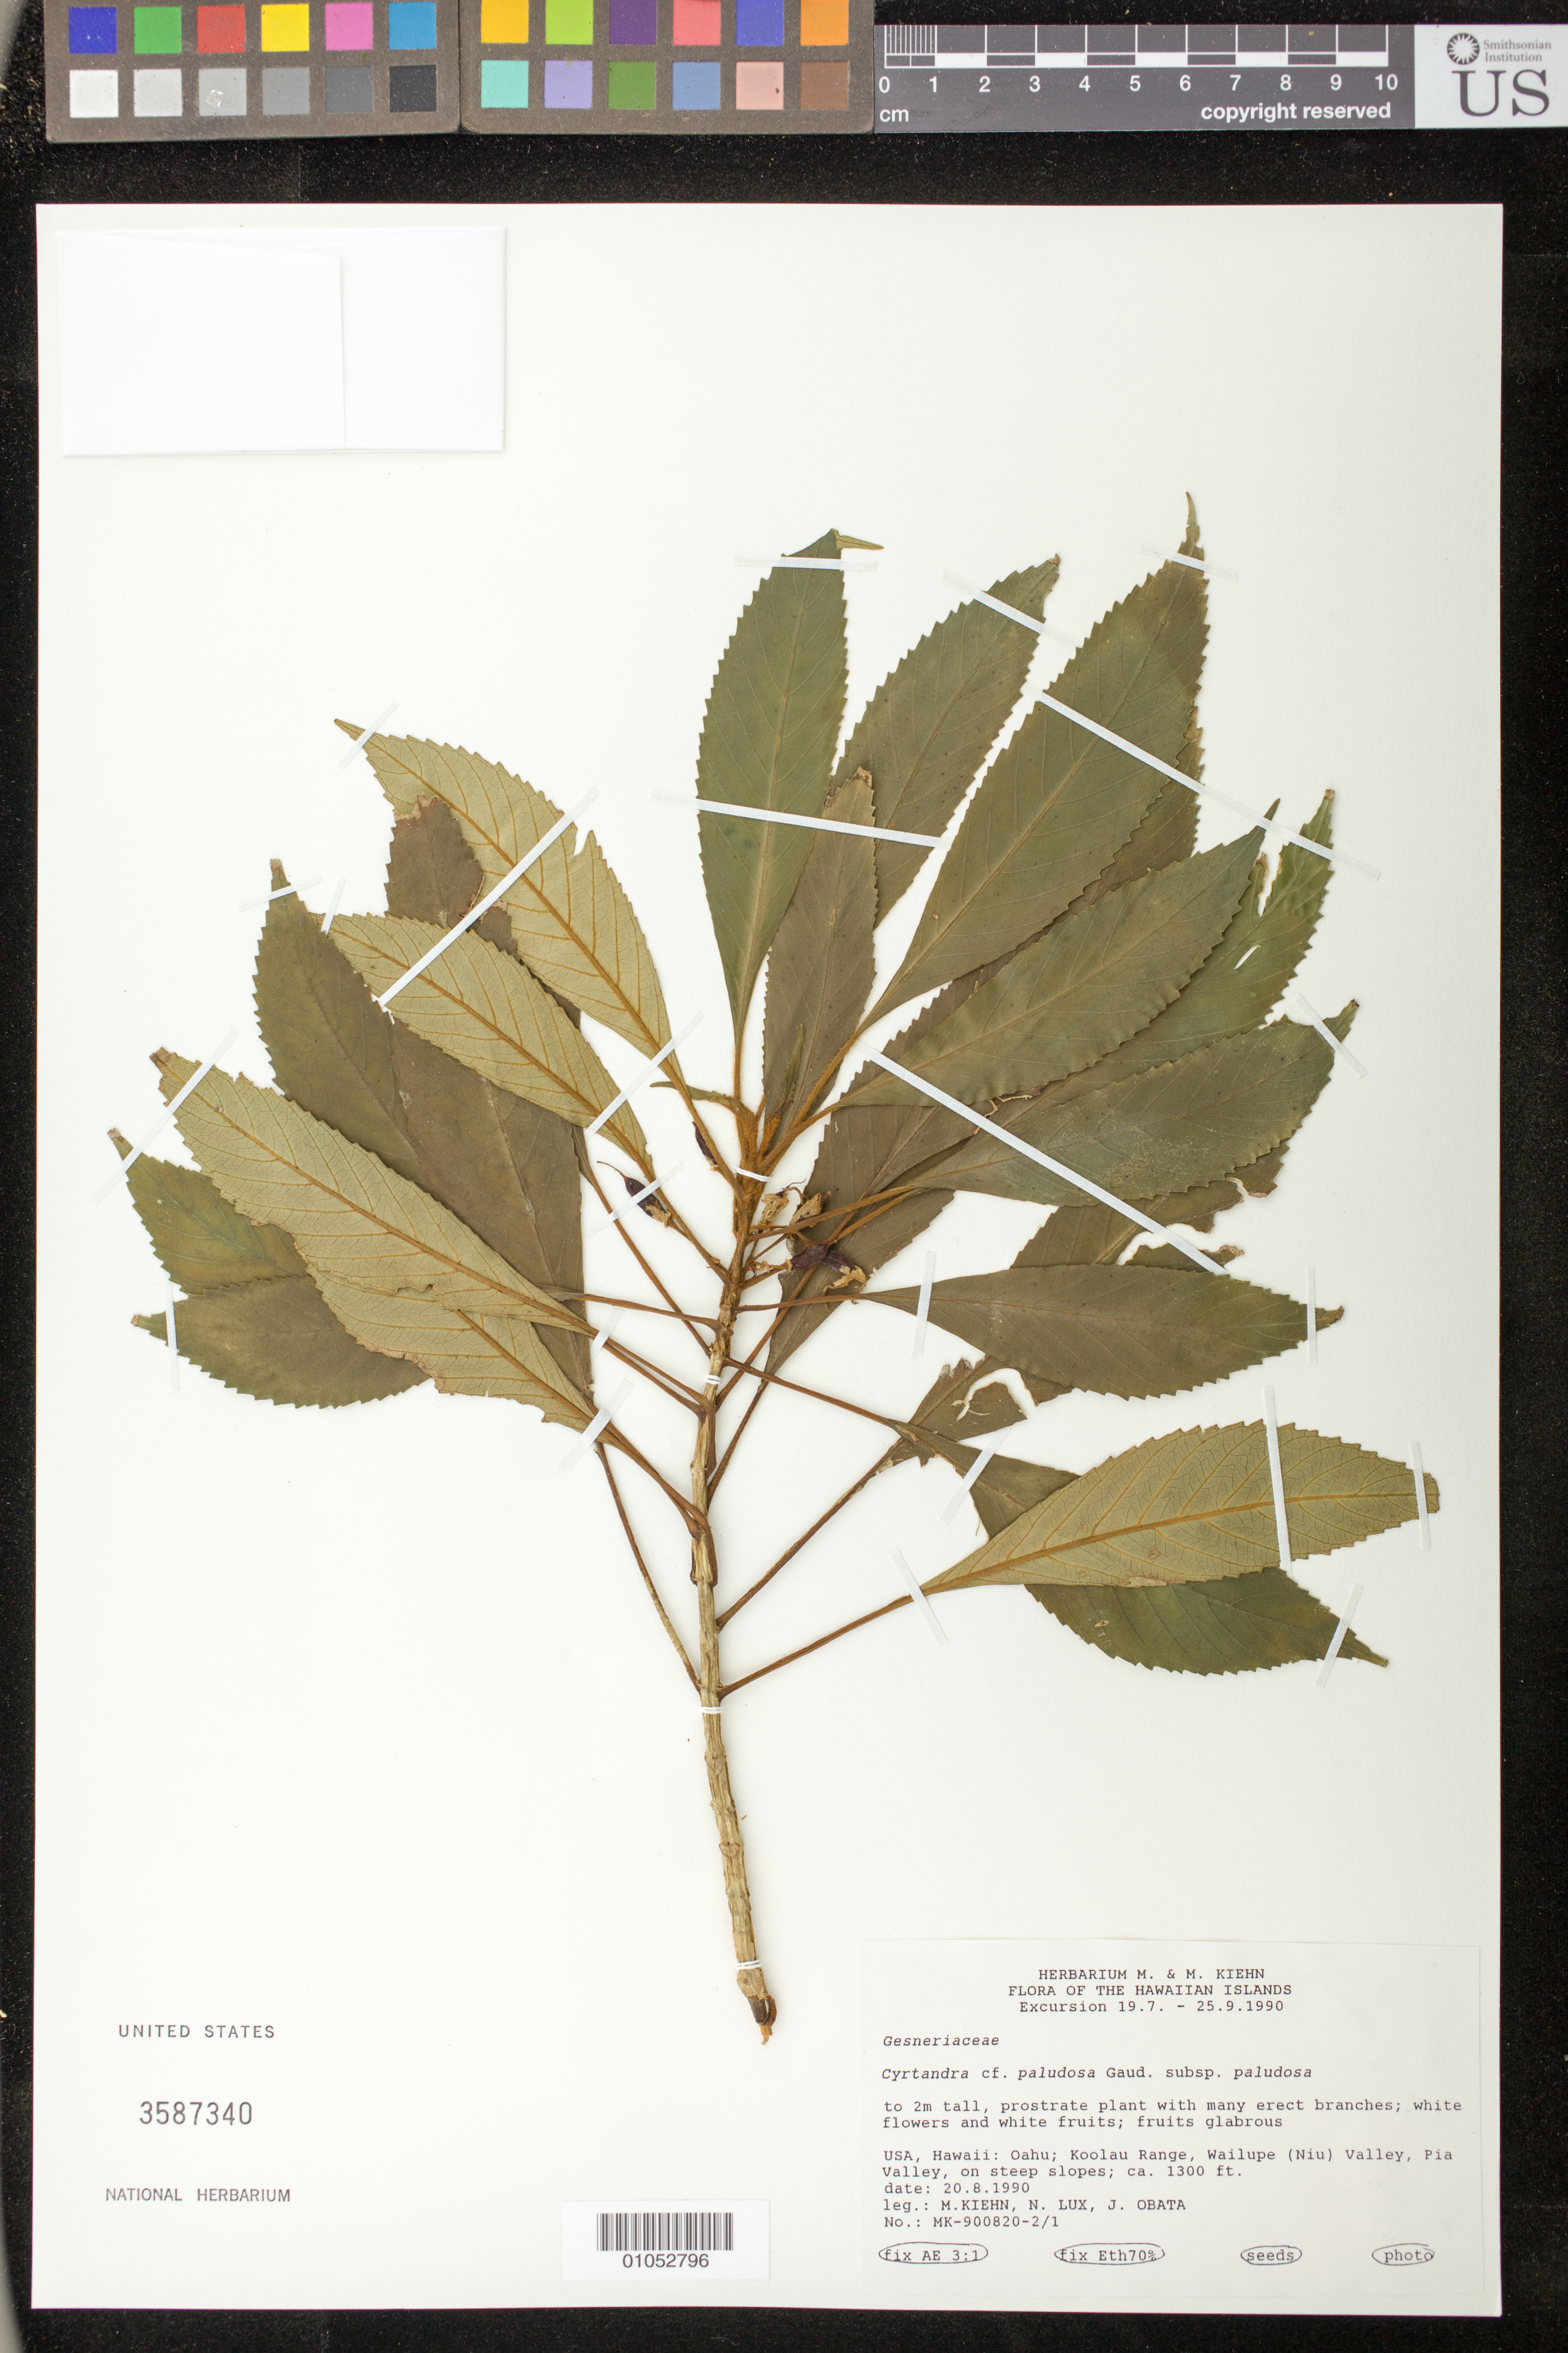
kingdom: Plantae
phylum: Tracheophyta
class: Magnoliopsida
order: Lamiales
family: Gesneriaceae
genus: Cyrtandra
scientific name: Cyrtandra paludosa var. paludosa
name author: Gaudich.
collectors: M. Kiehn, N. Lux & J. Obata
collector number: MK-900820-2/1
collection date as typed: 20 Aug 1990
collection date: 1990-08-20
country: United States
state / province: Hawaii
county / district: Honolulu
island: Oahu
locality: Koolau Range, Wailupe (Niu) Valley, Pia Valley.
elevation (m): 396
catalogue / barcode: US 3587340